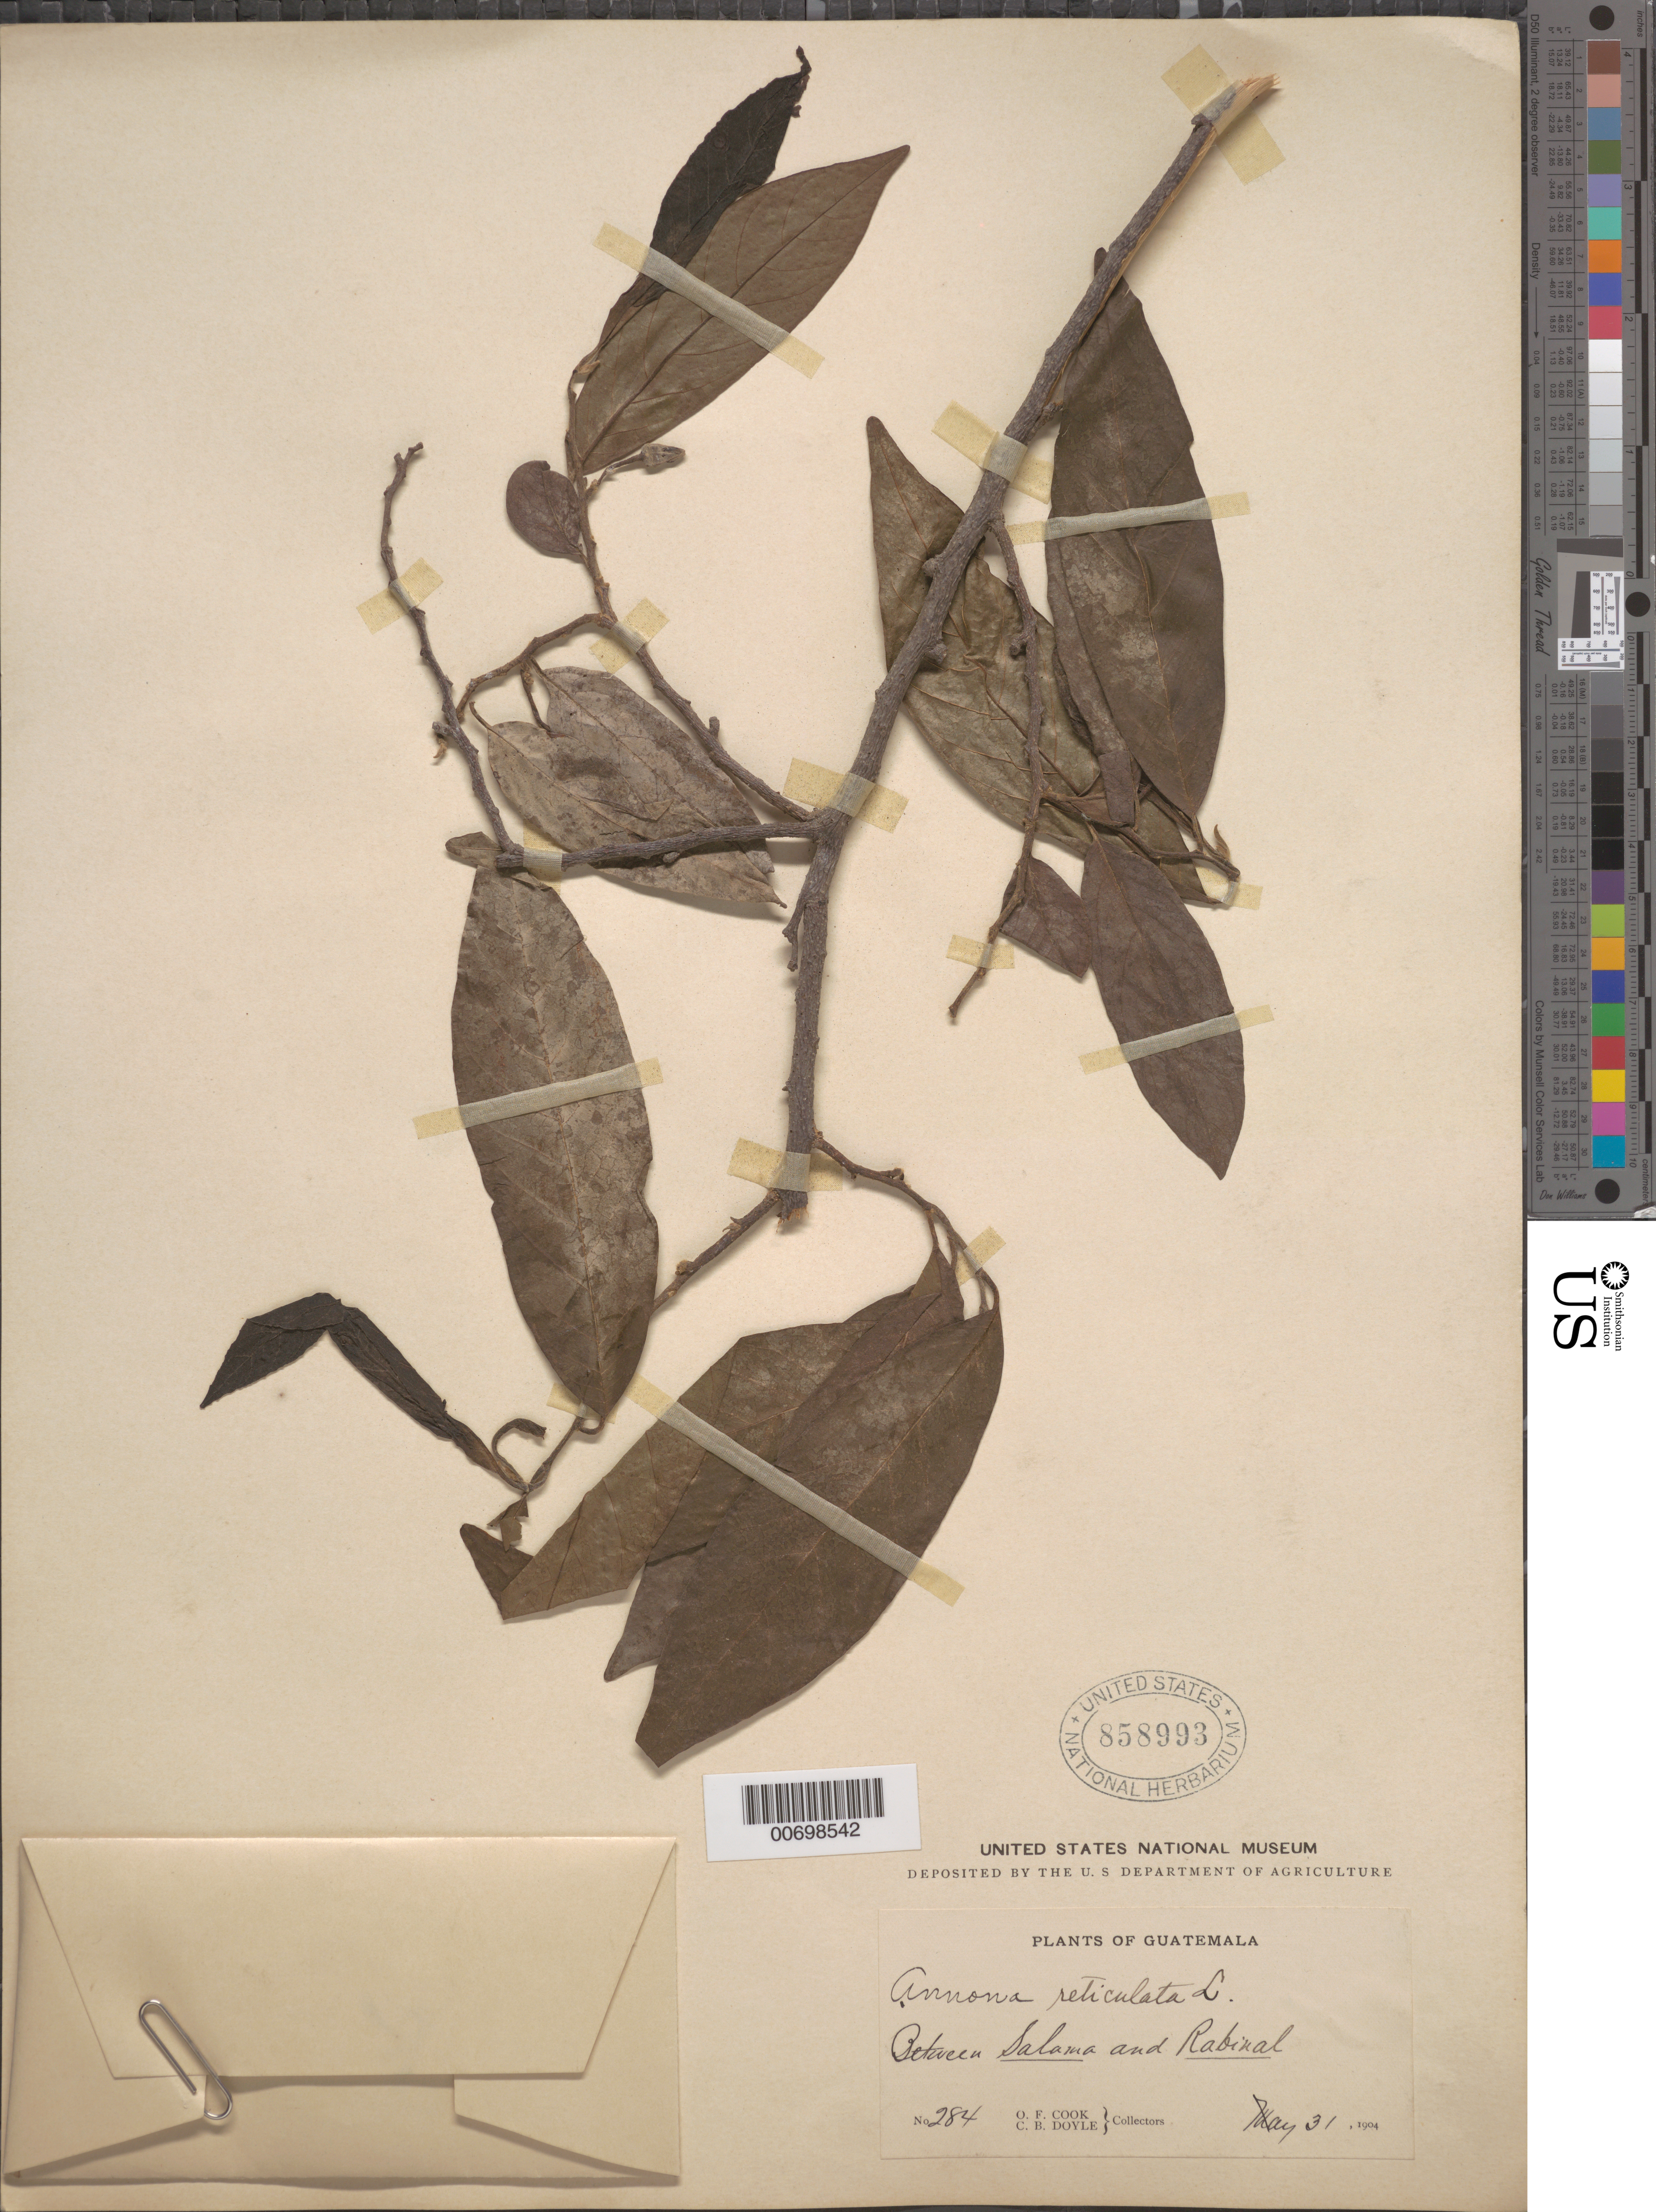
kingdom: Plantae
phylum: Tracheophyta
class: Magnoliopsida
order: Magnoliales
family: Annonaceae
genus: Annona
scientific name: Annona reticulata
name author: L.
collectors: O. F. Cook & C. Doyle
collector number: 284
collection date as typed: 31 May 1904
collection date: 1904-05-31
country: Guatemala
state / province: Baja Verapaz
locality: Between Salama and Rabinal.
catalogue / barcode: US 858993